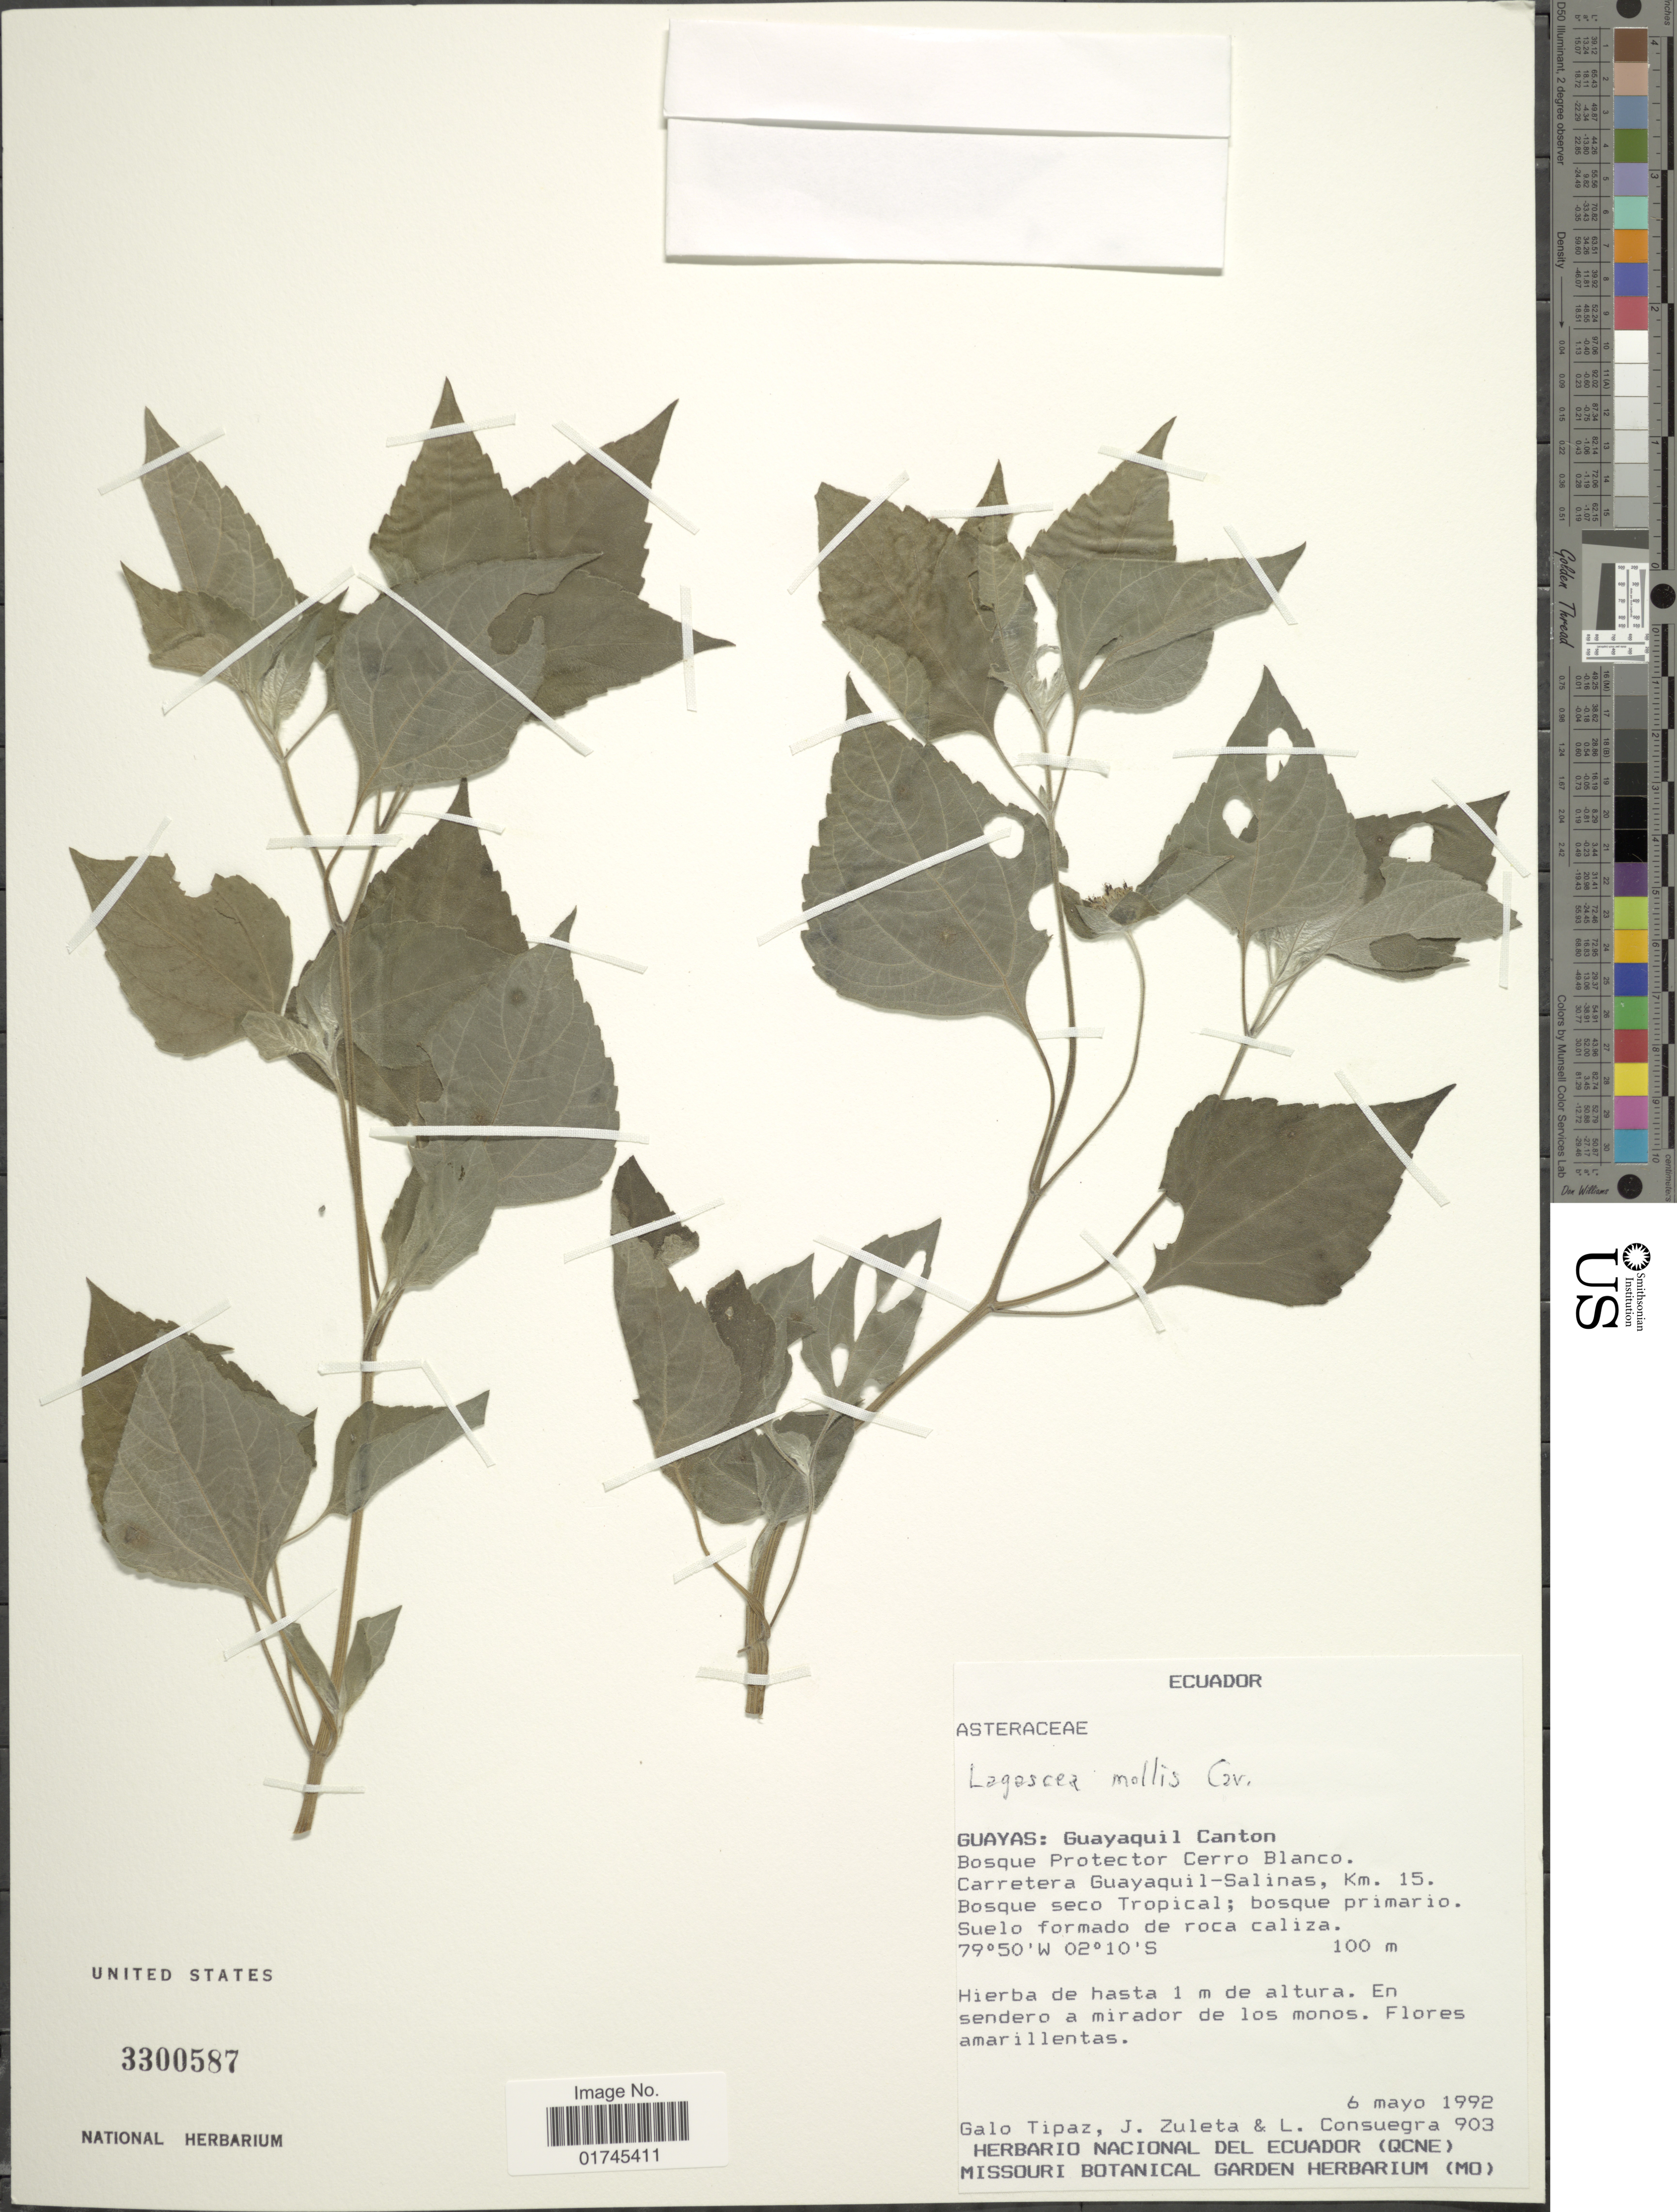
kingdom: Plantae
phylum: Tracheophyta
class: Magnoliopsida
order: Asterales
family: Asteraceae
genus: Lagascea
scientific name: Lagascea mollis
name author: Cav.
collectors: G. Tipaz, J. Zuleta & L. Consuegra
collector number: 903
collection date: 1992-05-06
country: Ecuador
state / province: Guayas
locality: Guayaquil Canton, Bosque Protector Cerro Blanco, Carretera Guayaquil-Salinas, Km. 15.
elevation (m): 100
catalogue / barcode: US 3300587